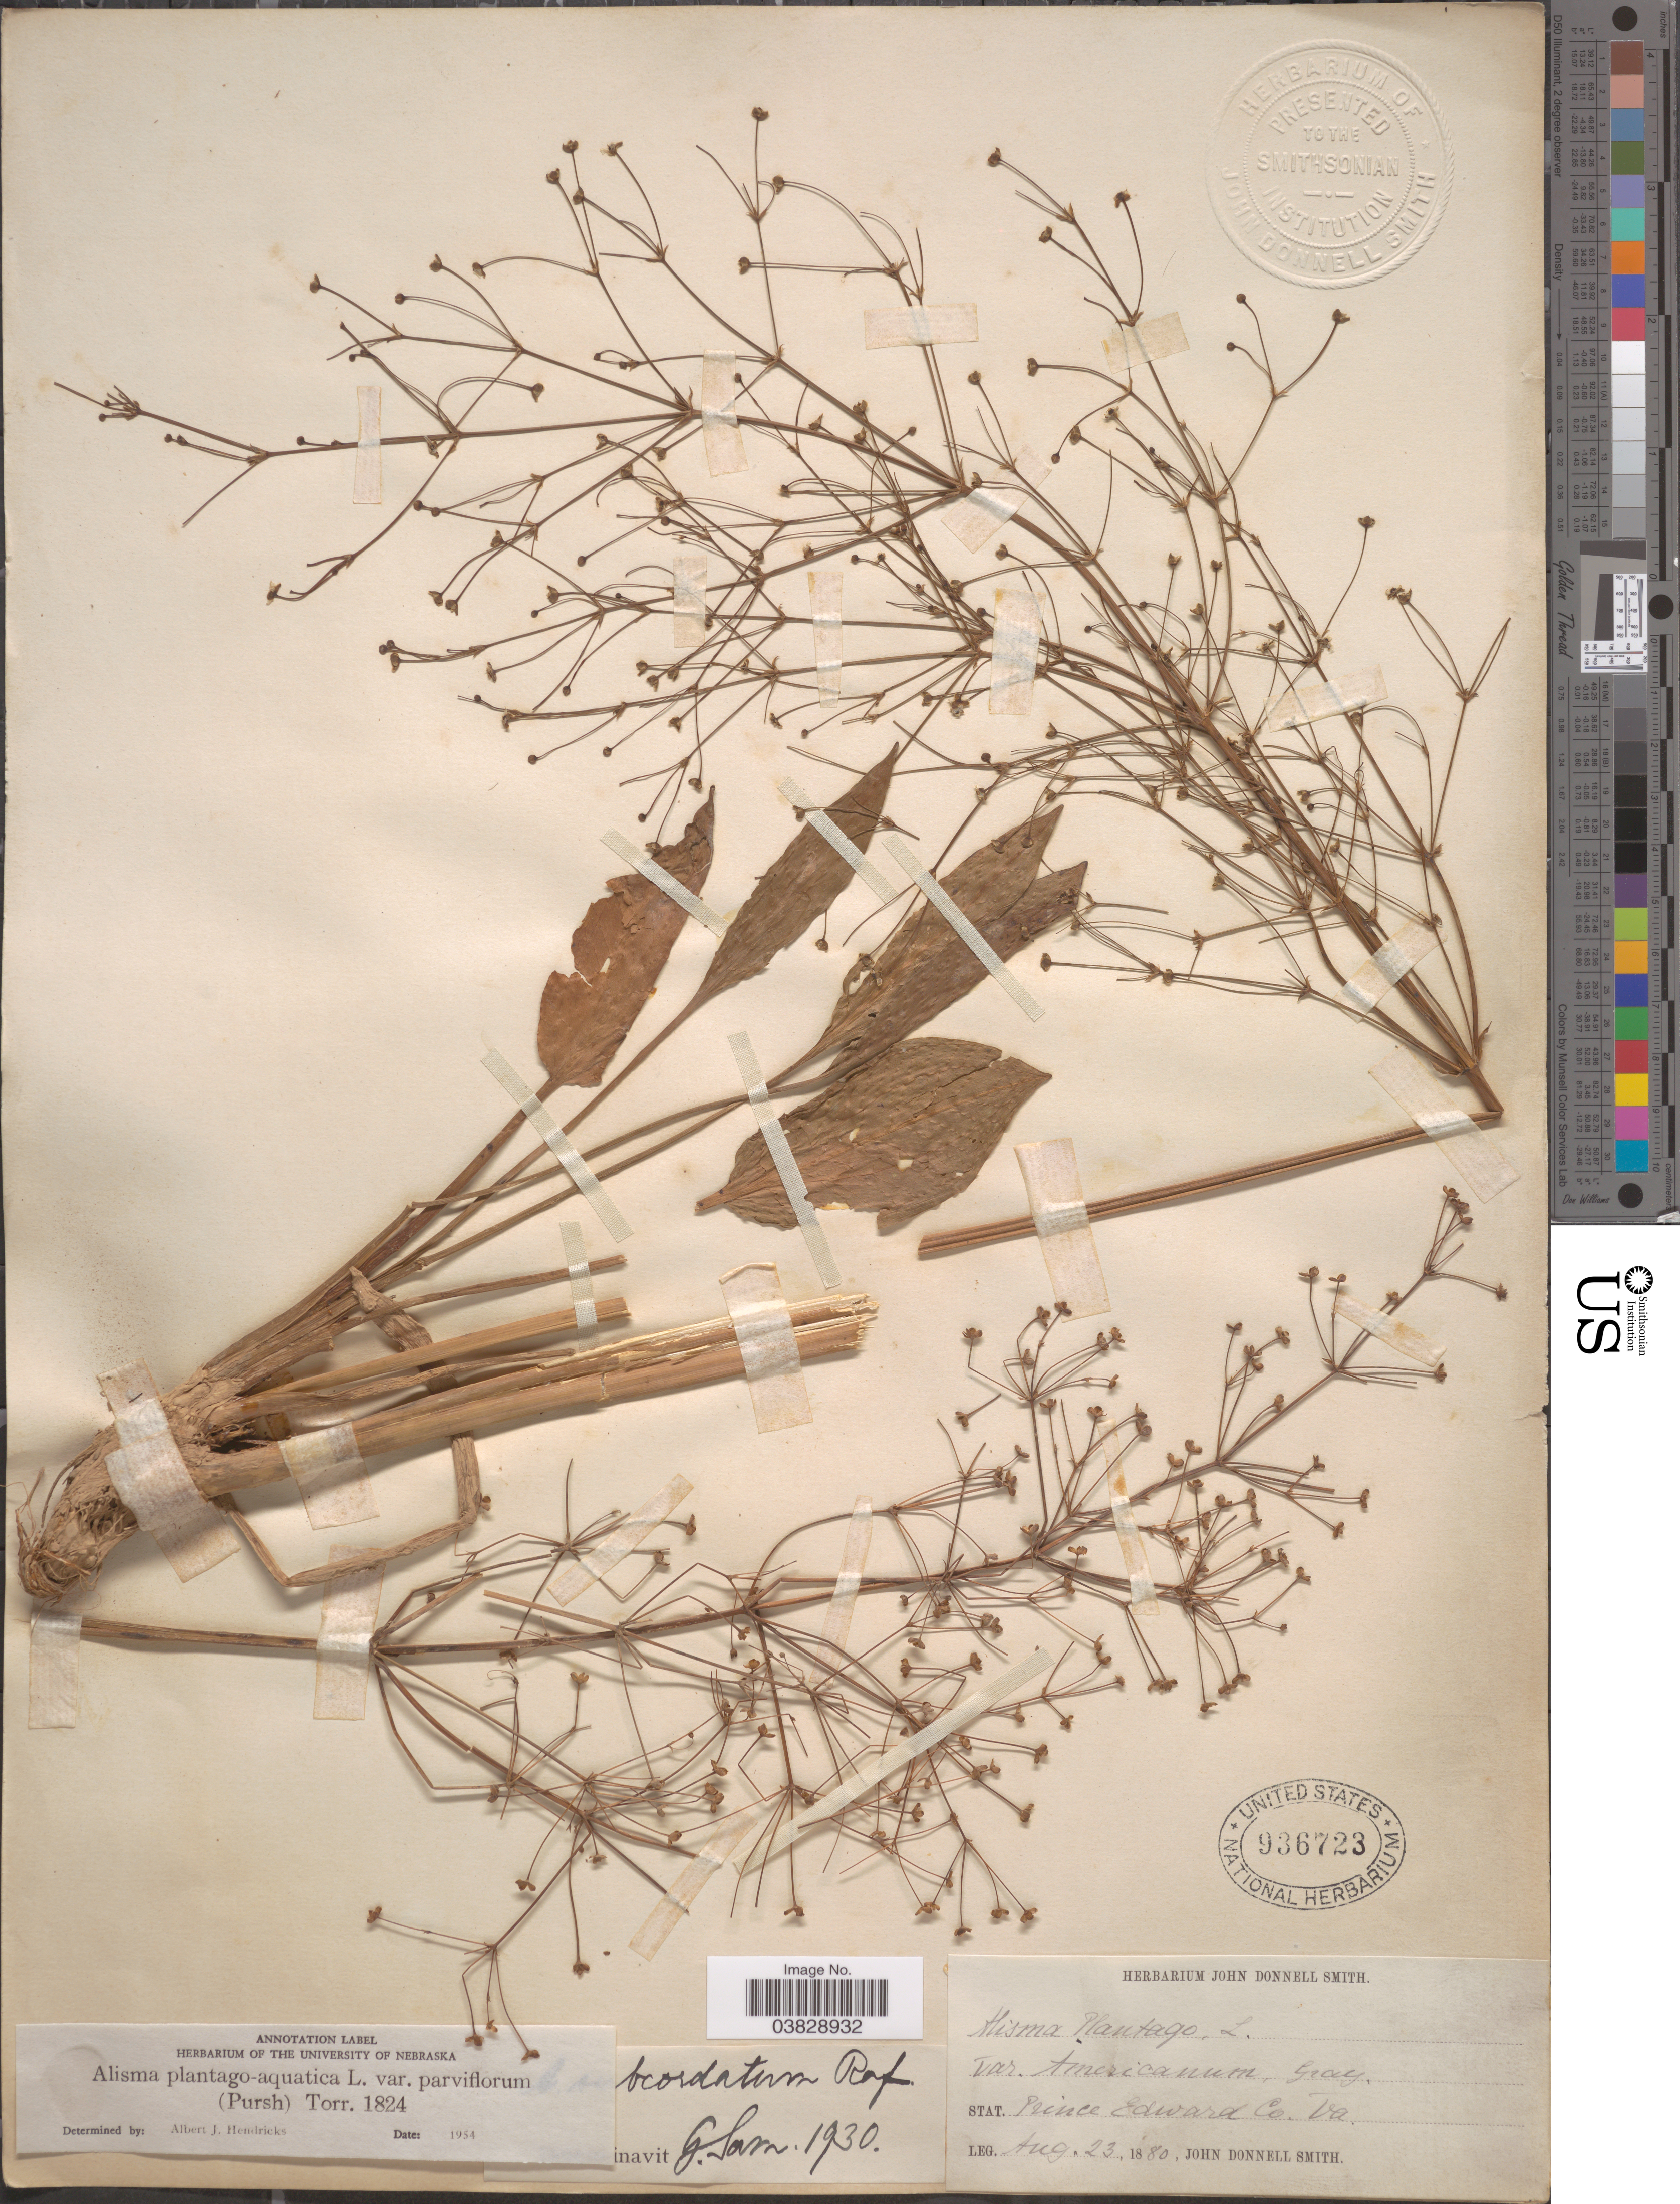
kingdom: Plantae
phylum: Tracheophyta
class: Liliopsida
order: Alismatales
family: Alismataceae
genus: Alisma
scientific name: Alisma plantago-aquatica var. parviflorum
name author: (Pursh) Torr.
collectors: J. Donnell Smith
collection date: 1880-08-23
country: United States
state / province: Virginia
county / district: Prince Edward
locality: Stat. Prince Edward Co.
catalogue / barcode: US 936723